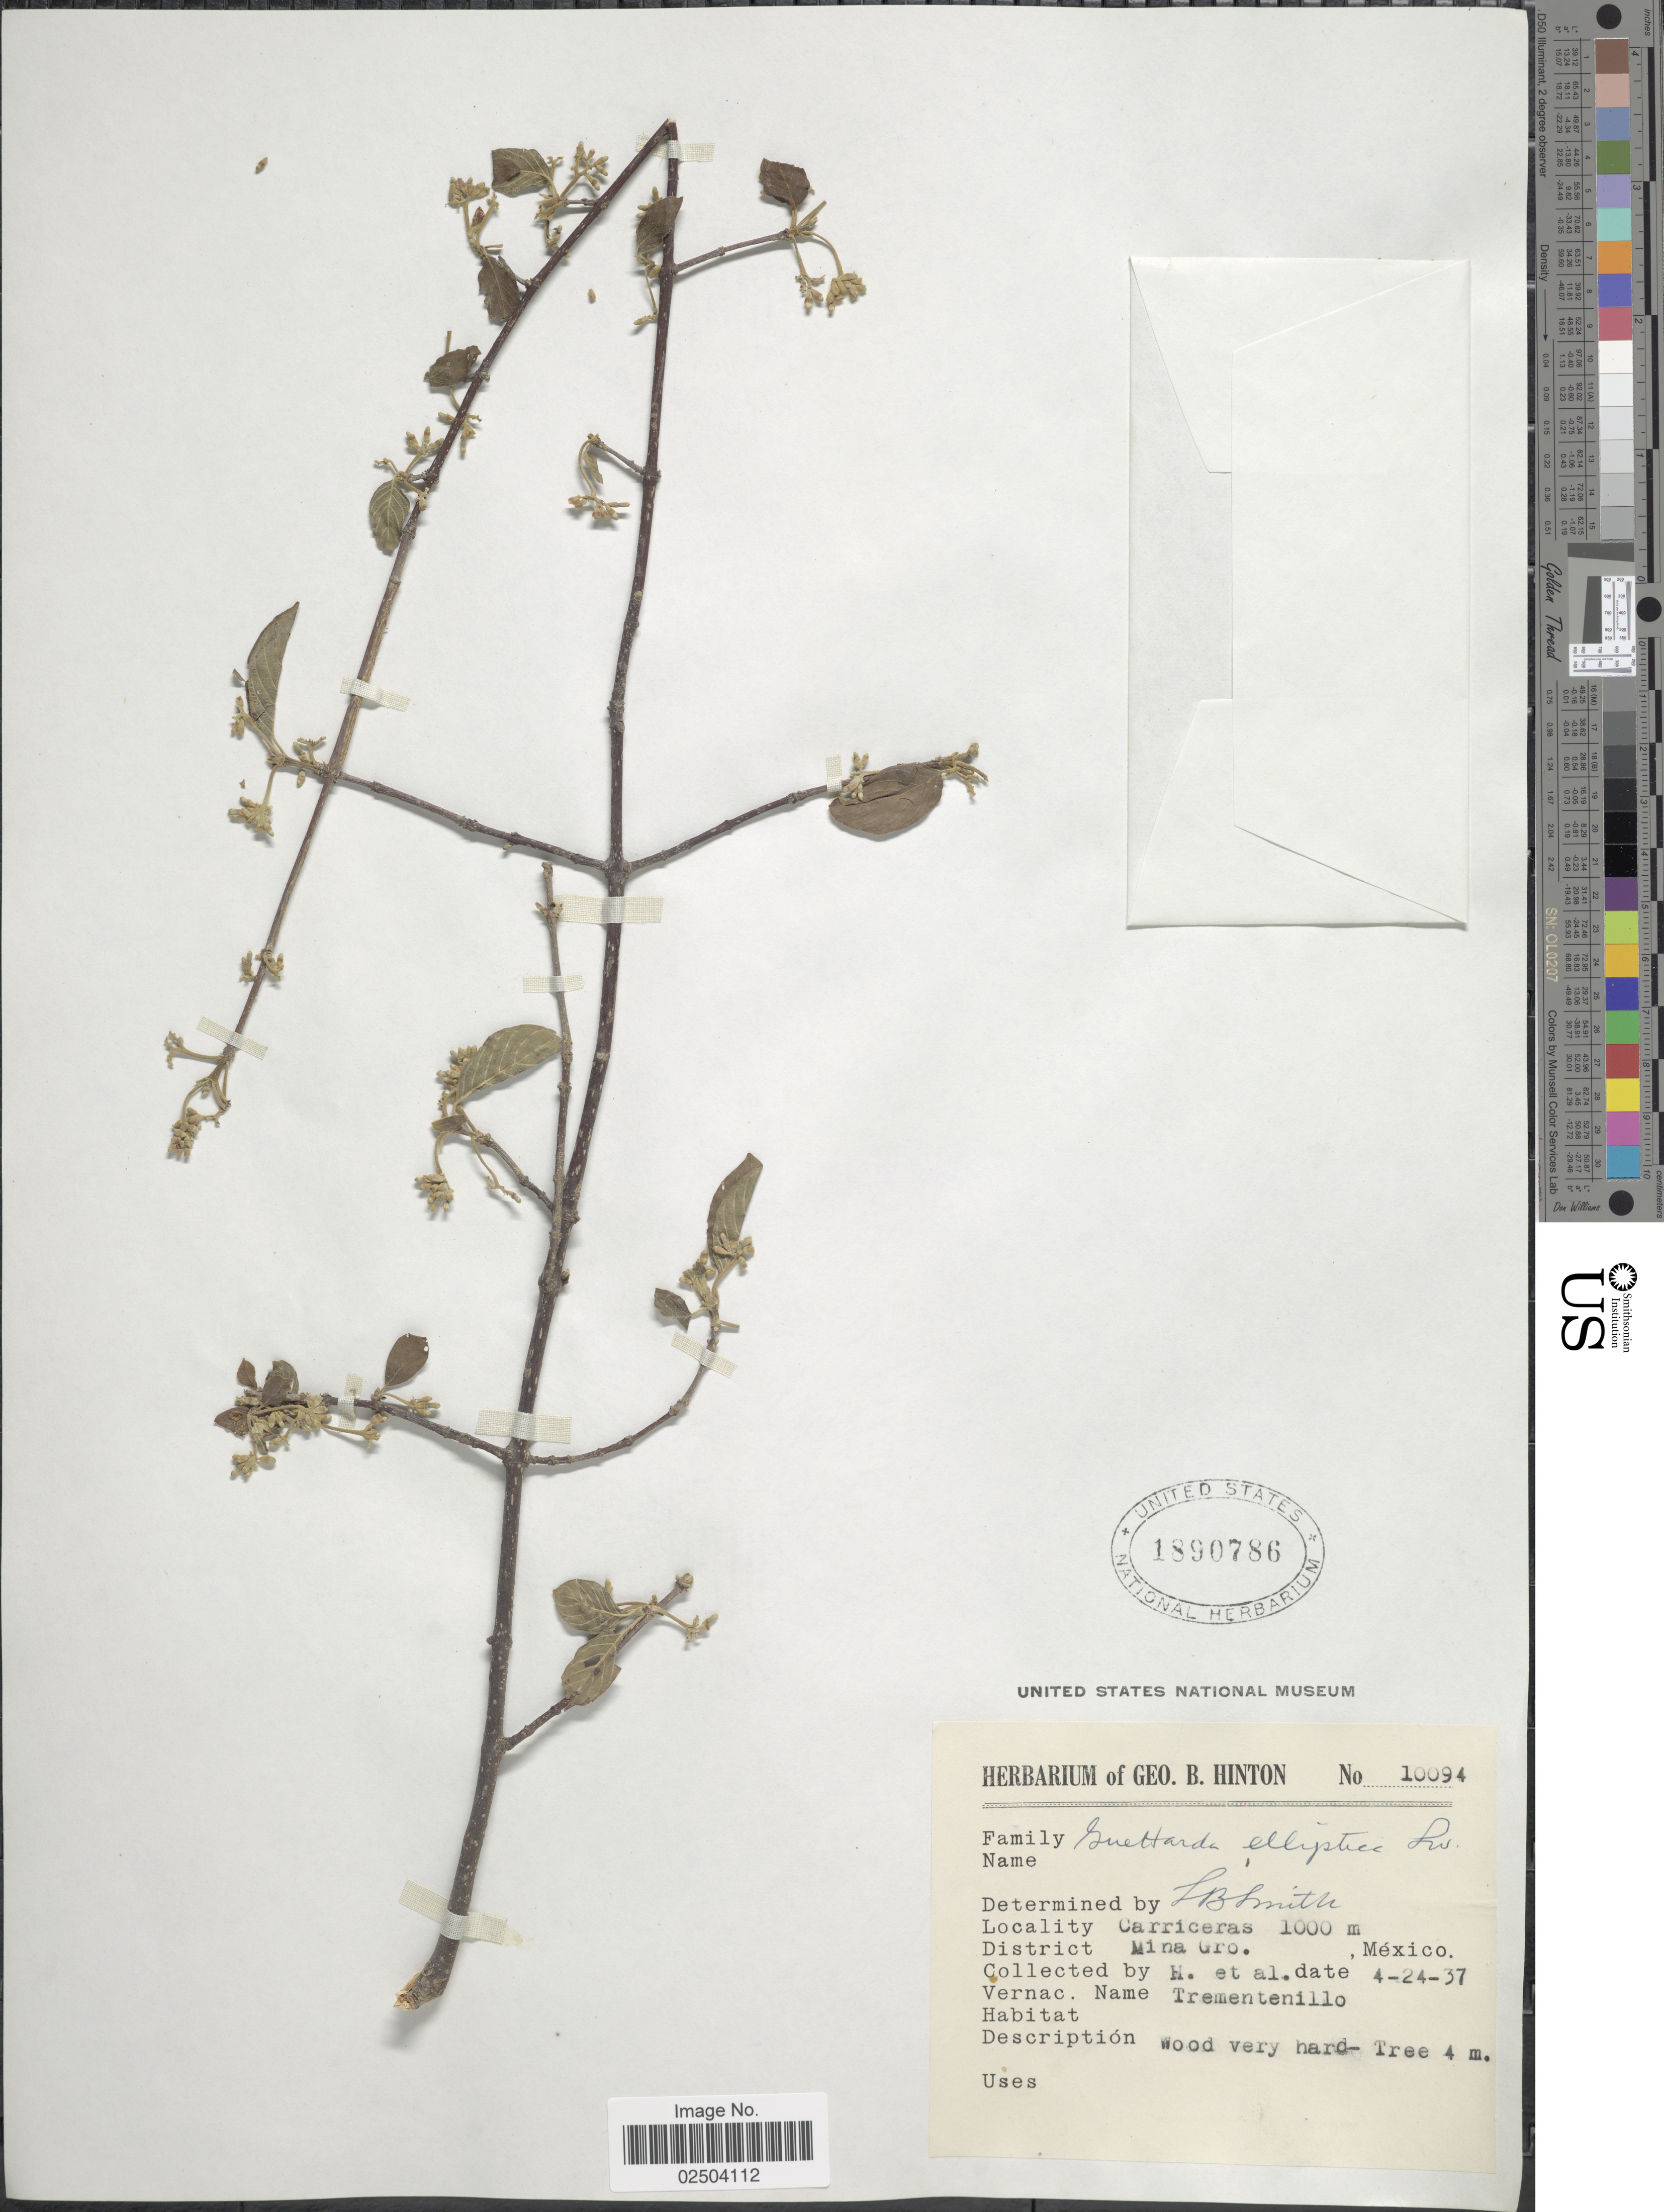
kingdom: Plantae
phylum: Tracheophyta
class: Magnoliopsida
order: Gentianales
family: Rubiaceae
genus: Guettarda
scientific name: Guettarda elliptica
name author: Sw.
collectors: G. B. Hinton & et al.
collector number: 10094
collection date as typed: Transcribed d/m/y: 24/4/37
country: Mexico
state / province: Guerrero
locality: Carriceras. District: Mina Gro.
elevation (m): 1000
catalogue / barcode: US 1890786